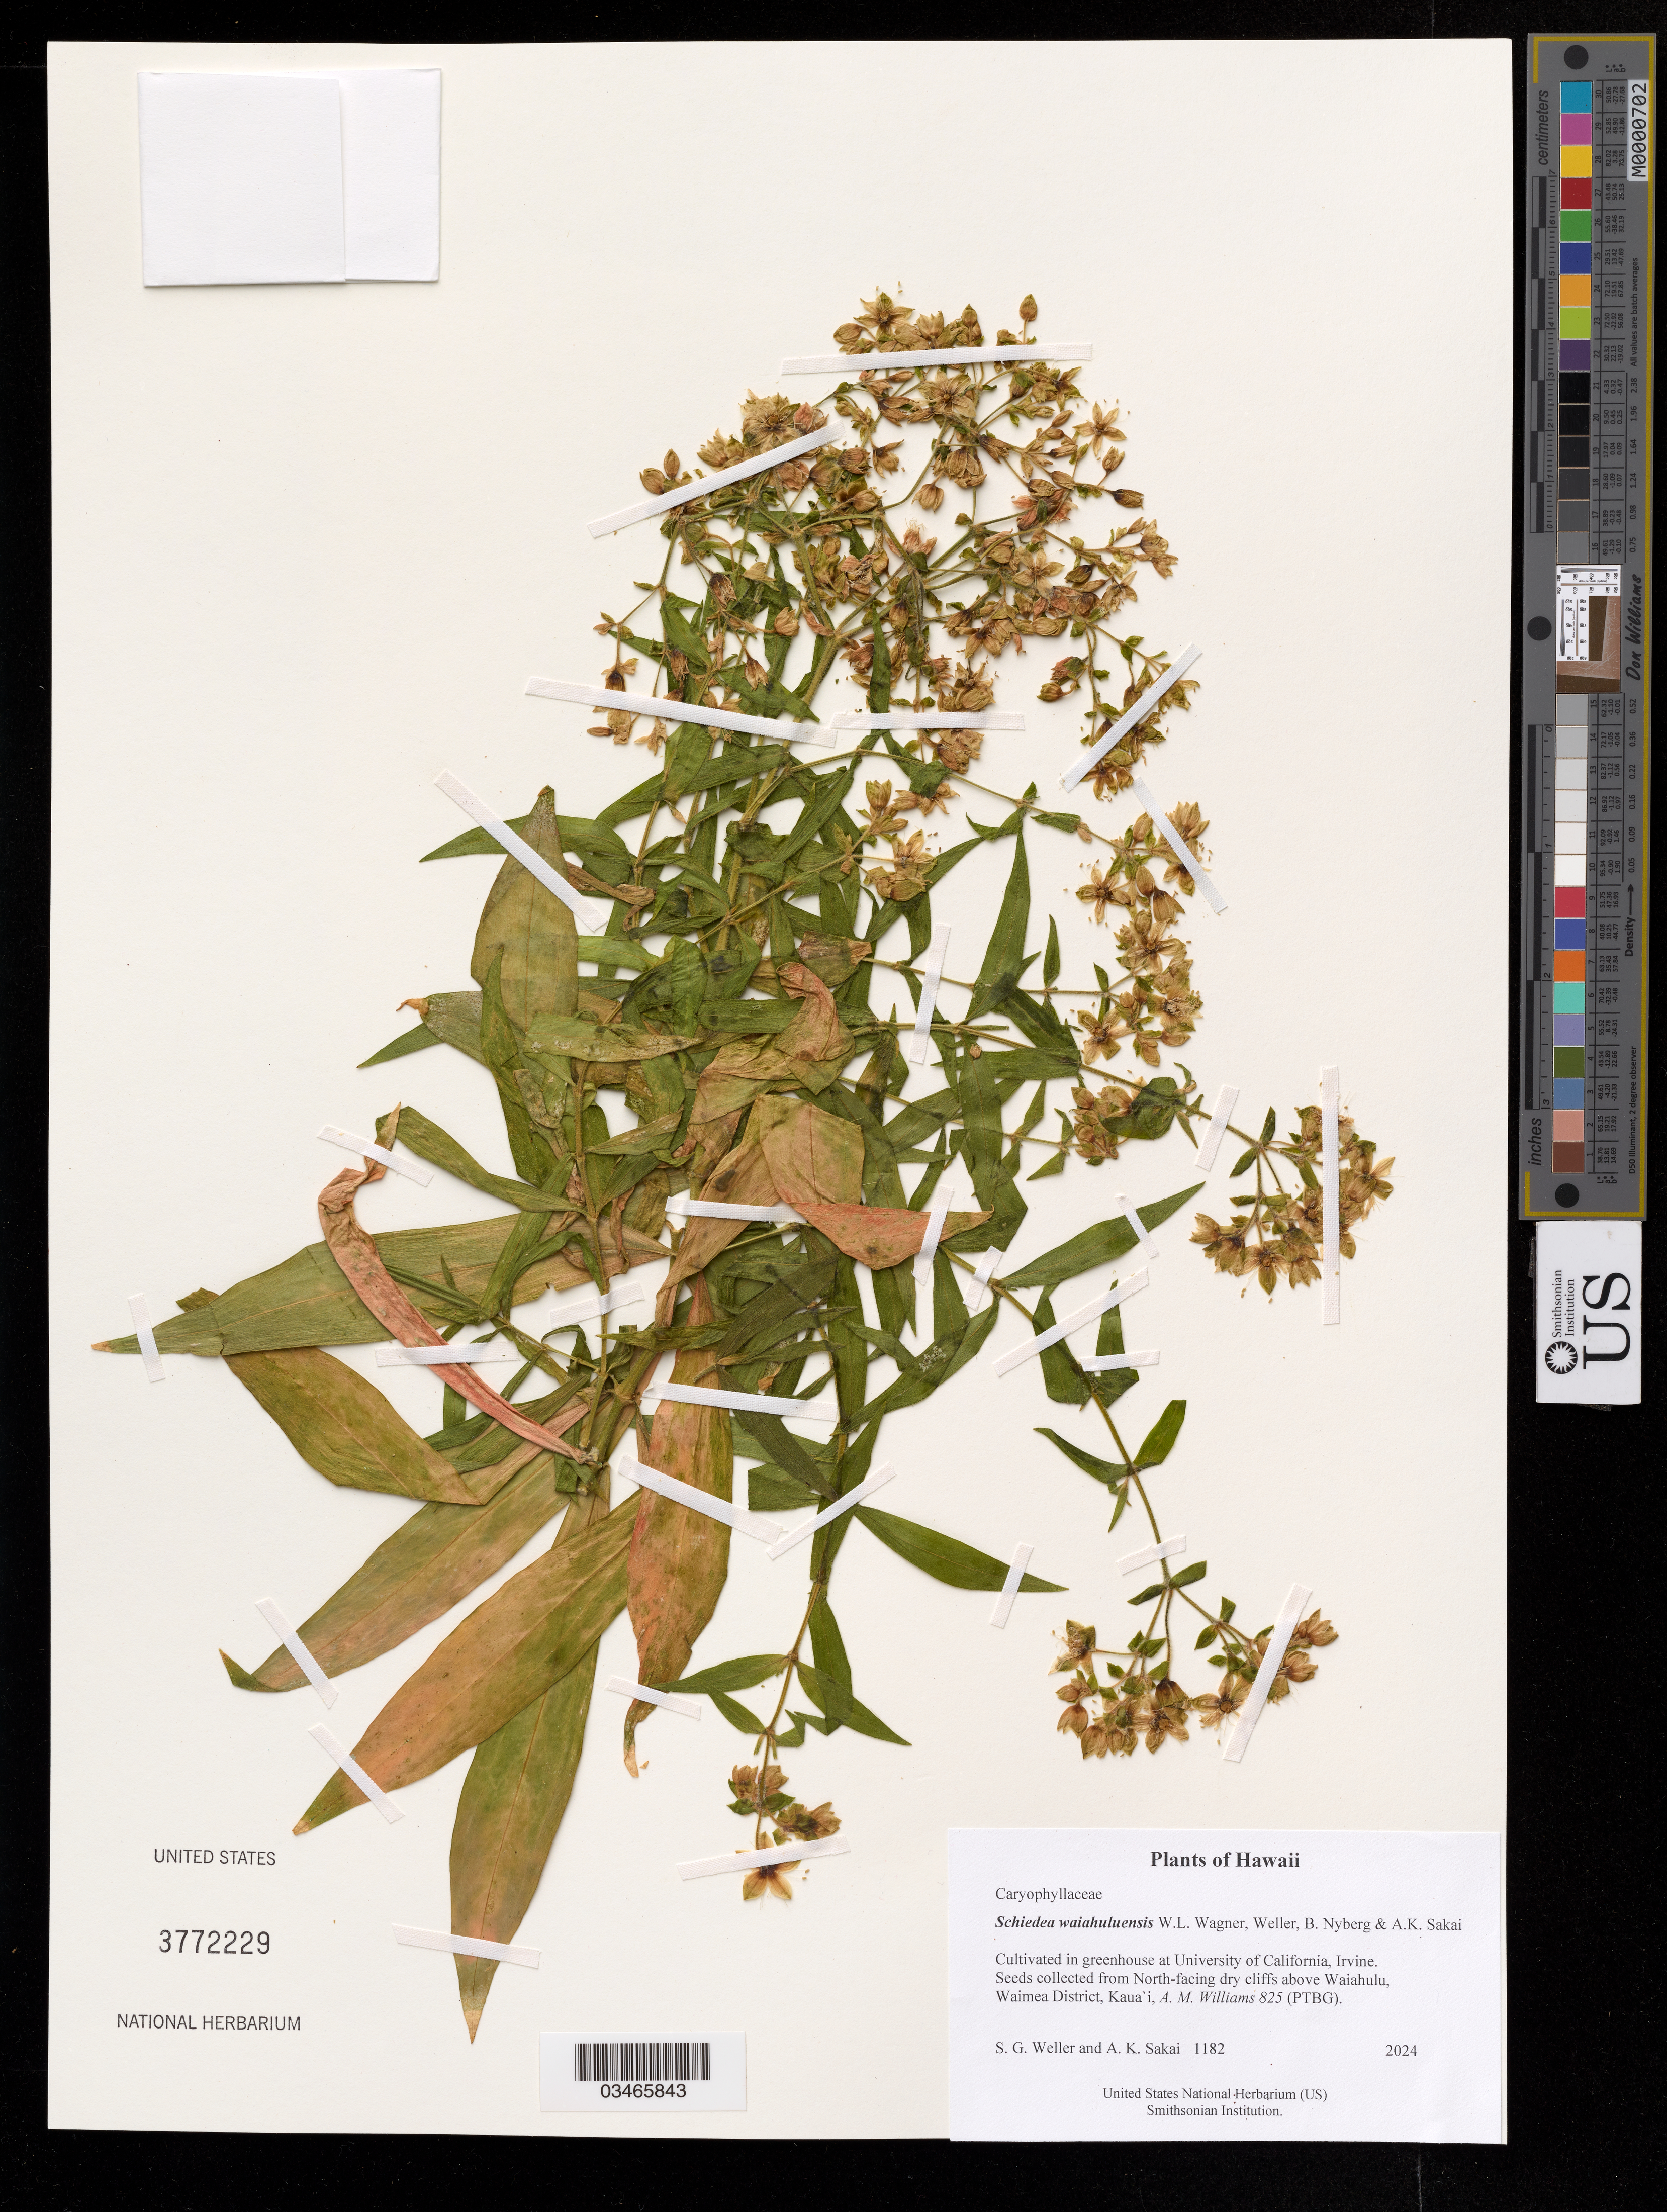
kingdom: Plantae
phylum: Tracheophyta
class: Magnoliopsida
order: Caryophyllales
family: Caryophyllaceae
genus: Schiedea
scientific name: Schiedea waiahuluensis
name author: W.L. Wagner et al.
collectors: S. G. Weller & A. Sakai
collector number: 1182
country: United States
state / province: California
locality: Cultivated in greenhouse at University of California, Irvine.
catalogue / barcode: US 3772229